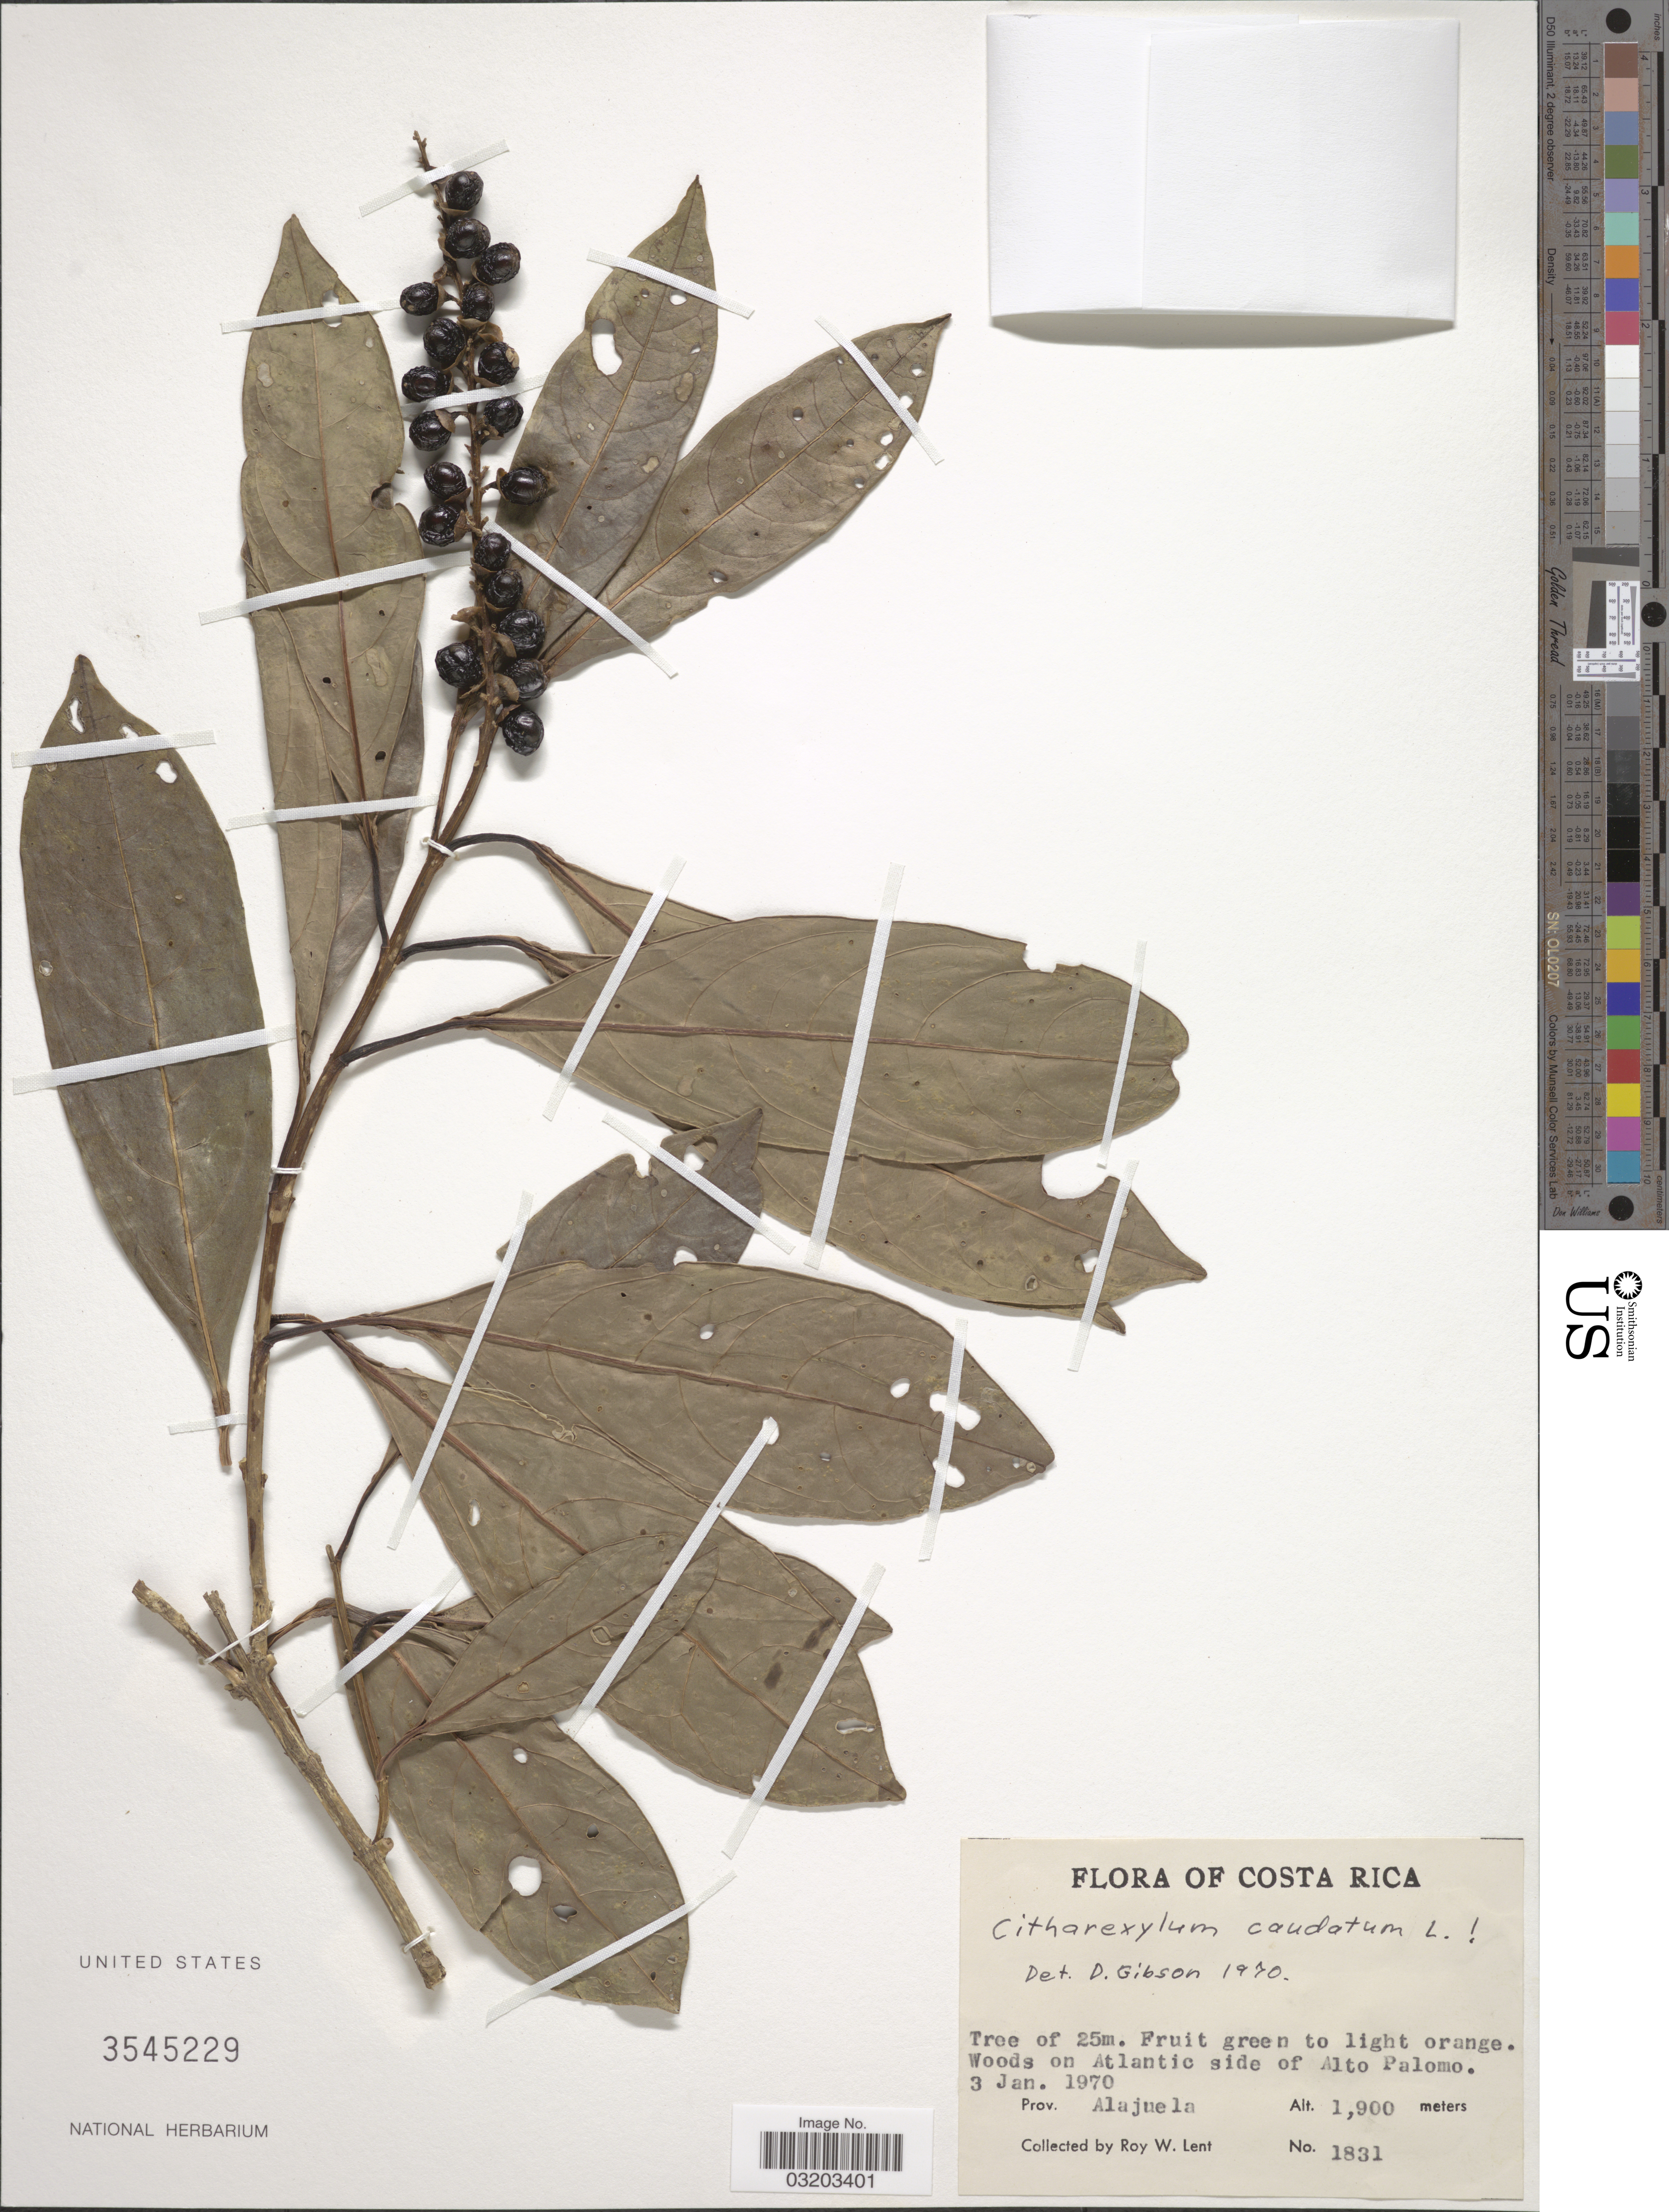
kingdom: Plantae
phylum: Tracheophyta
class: Magnoliopsida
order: Lamiales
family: Verbenaceae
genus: Citharexylum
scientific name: Citharexylum caudatum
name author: L.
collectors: R. W. Lent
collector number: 1831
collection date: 1970-01-03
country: Costa Rica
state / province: Alajuela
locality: Woods on Atlantic side of Alto Palomo.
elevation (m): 1900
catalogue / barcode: US 3545229